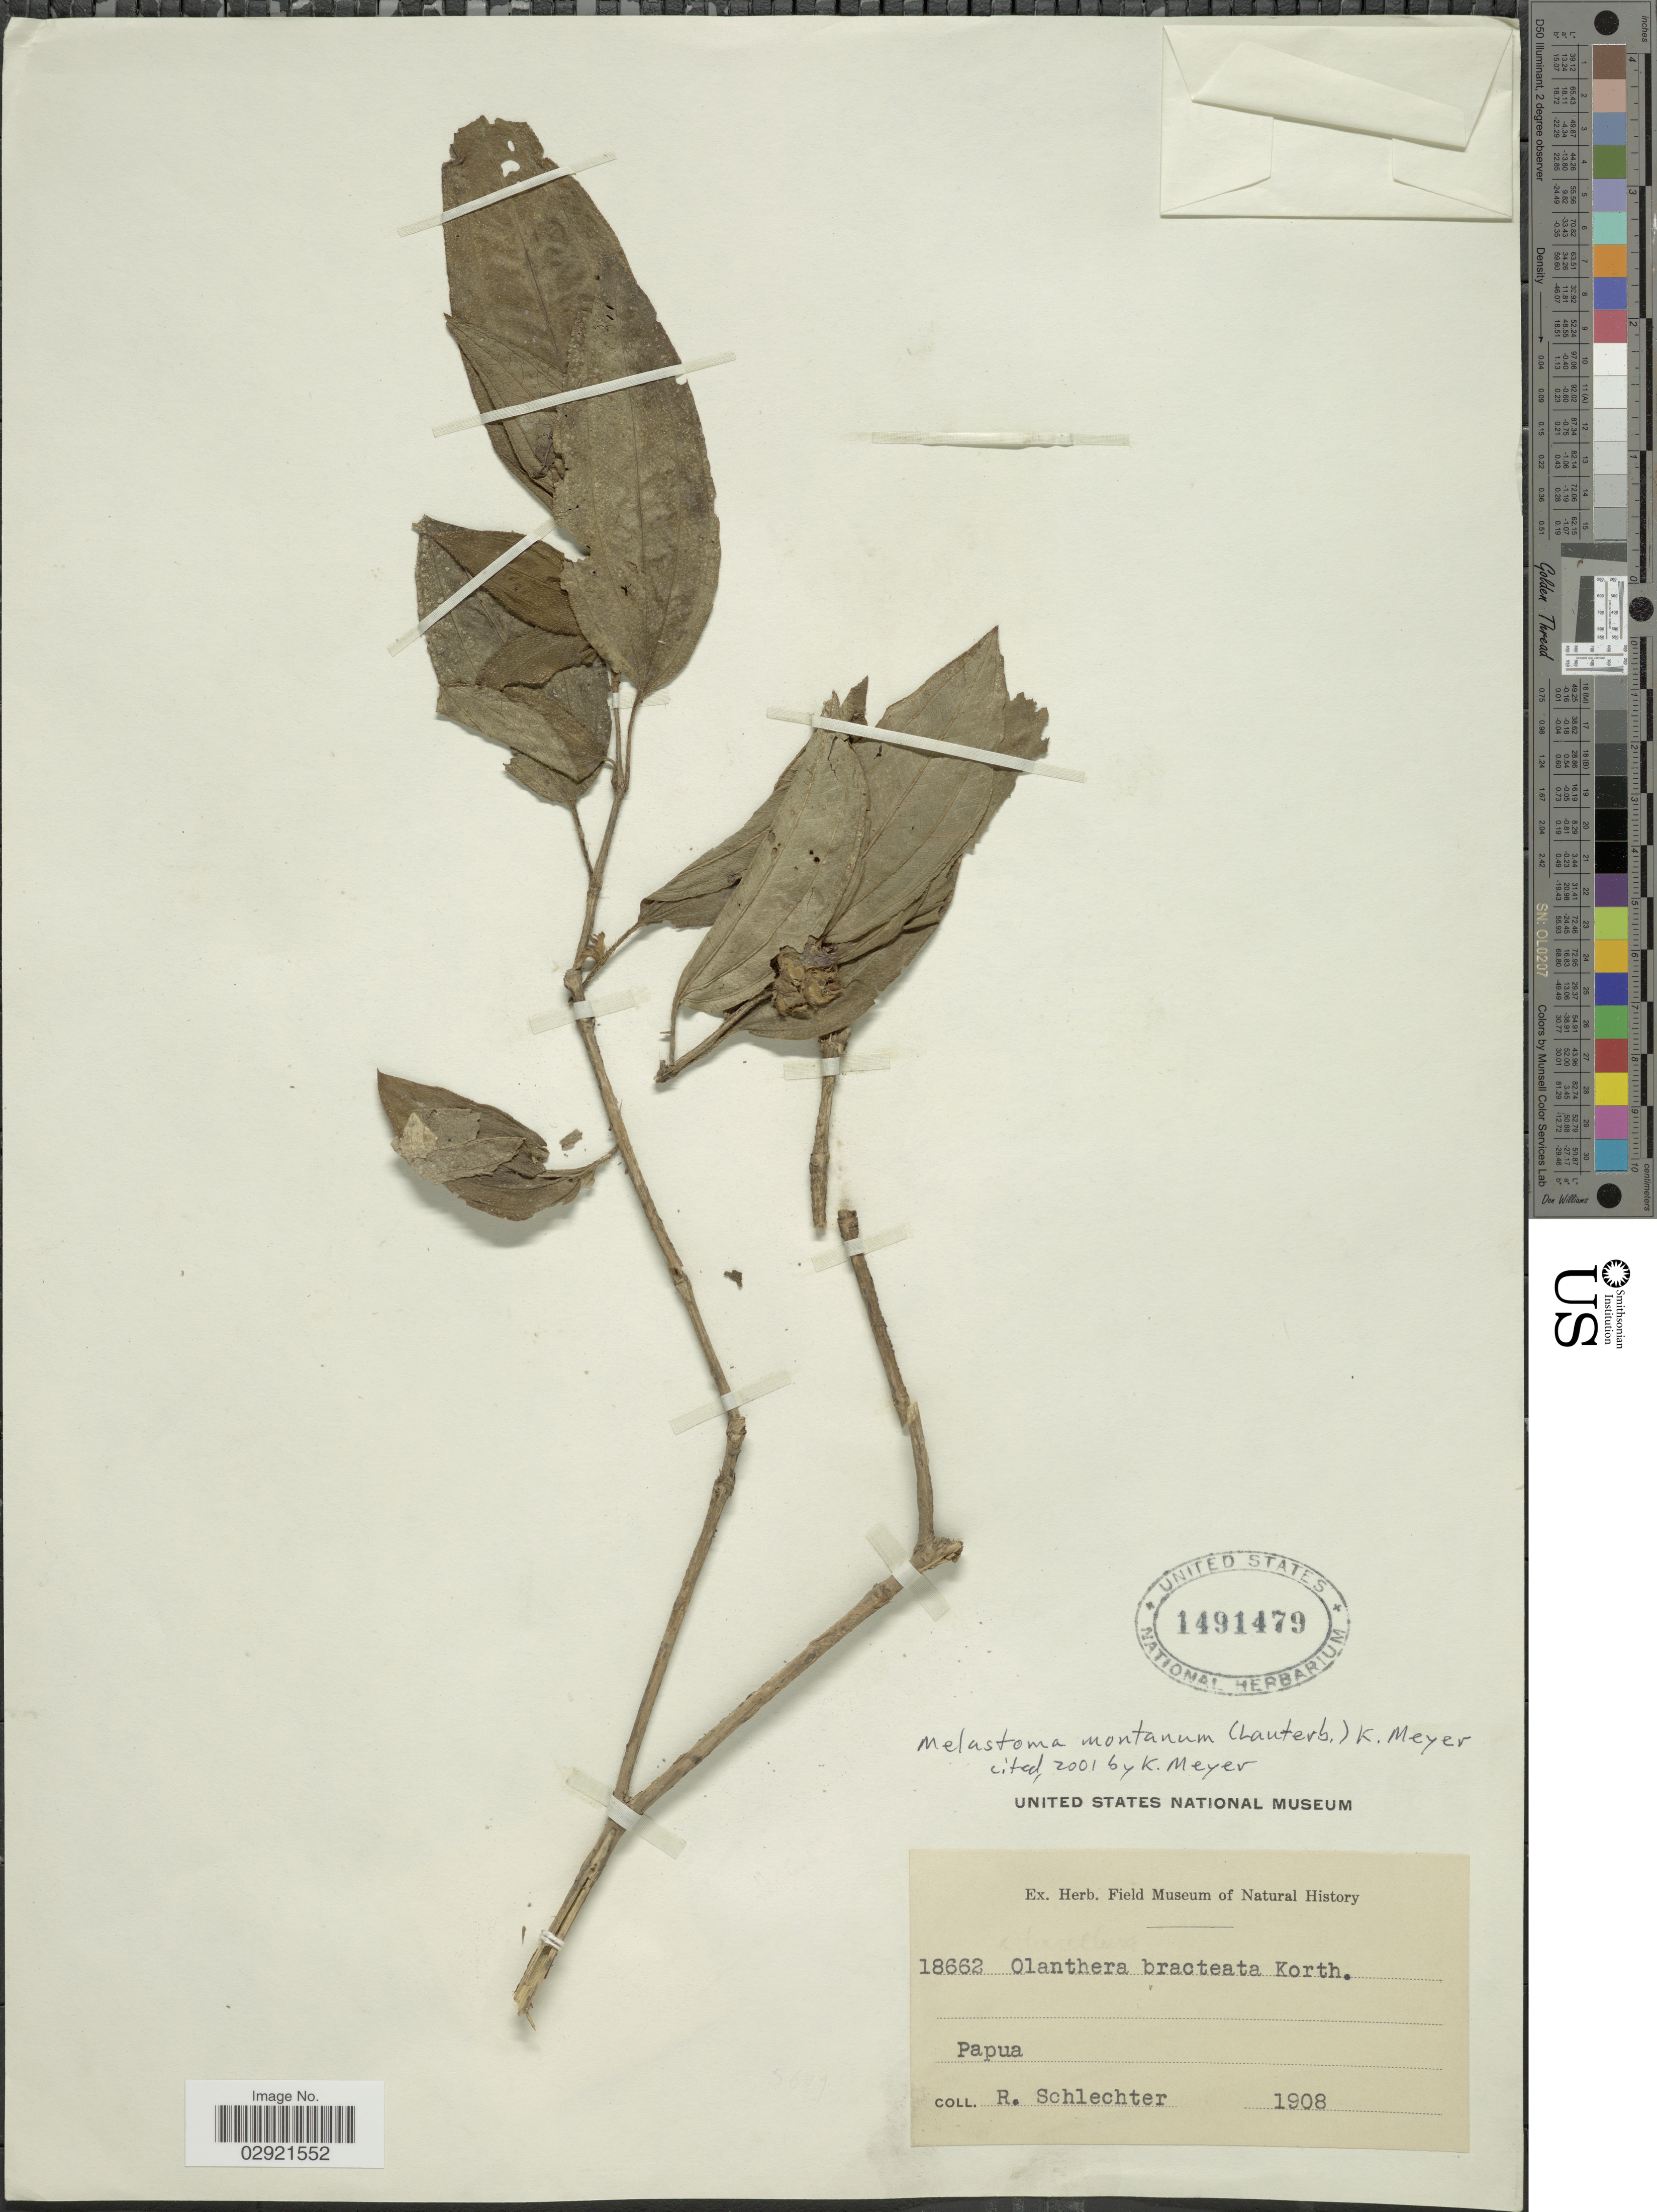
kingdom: Plantae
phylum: Tracheophyta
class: Magnoliopsida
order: Myrtales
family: Melastomataceae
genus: Melastoma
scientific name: Melastoma montanum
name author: Sw.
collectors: F. R. R. Schlechter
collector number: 18662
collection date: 1908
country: Papua New Guinea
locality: Papua.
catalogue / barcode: US 1491479